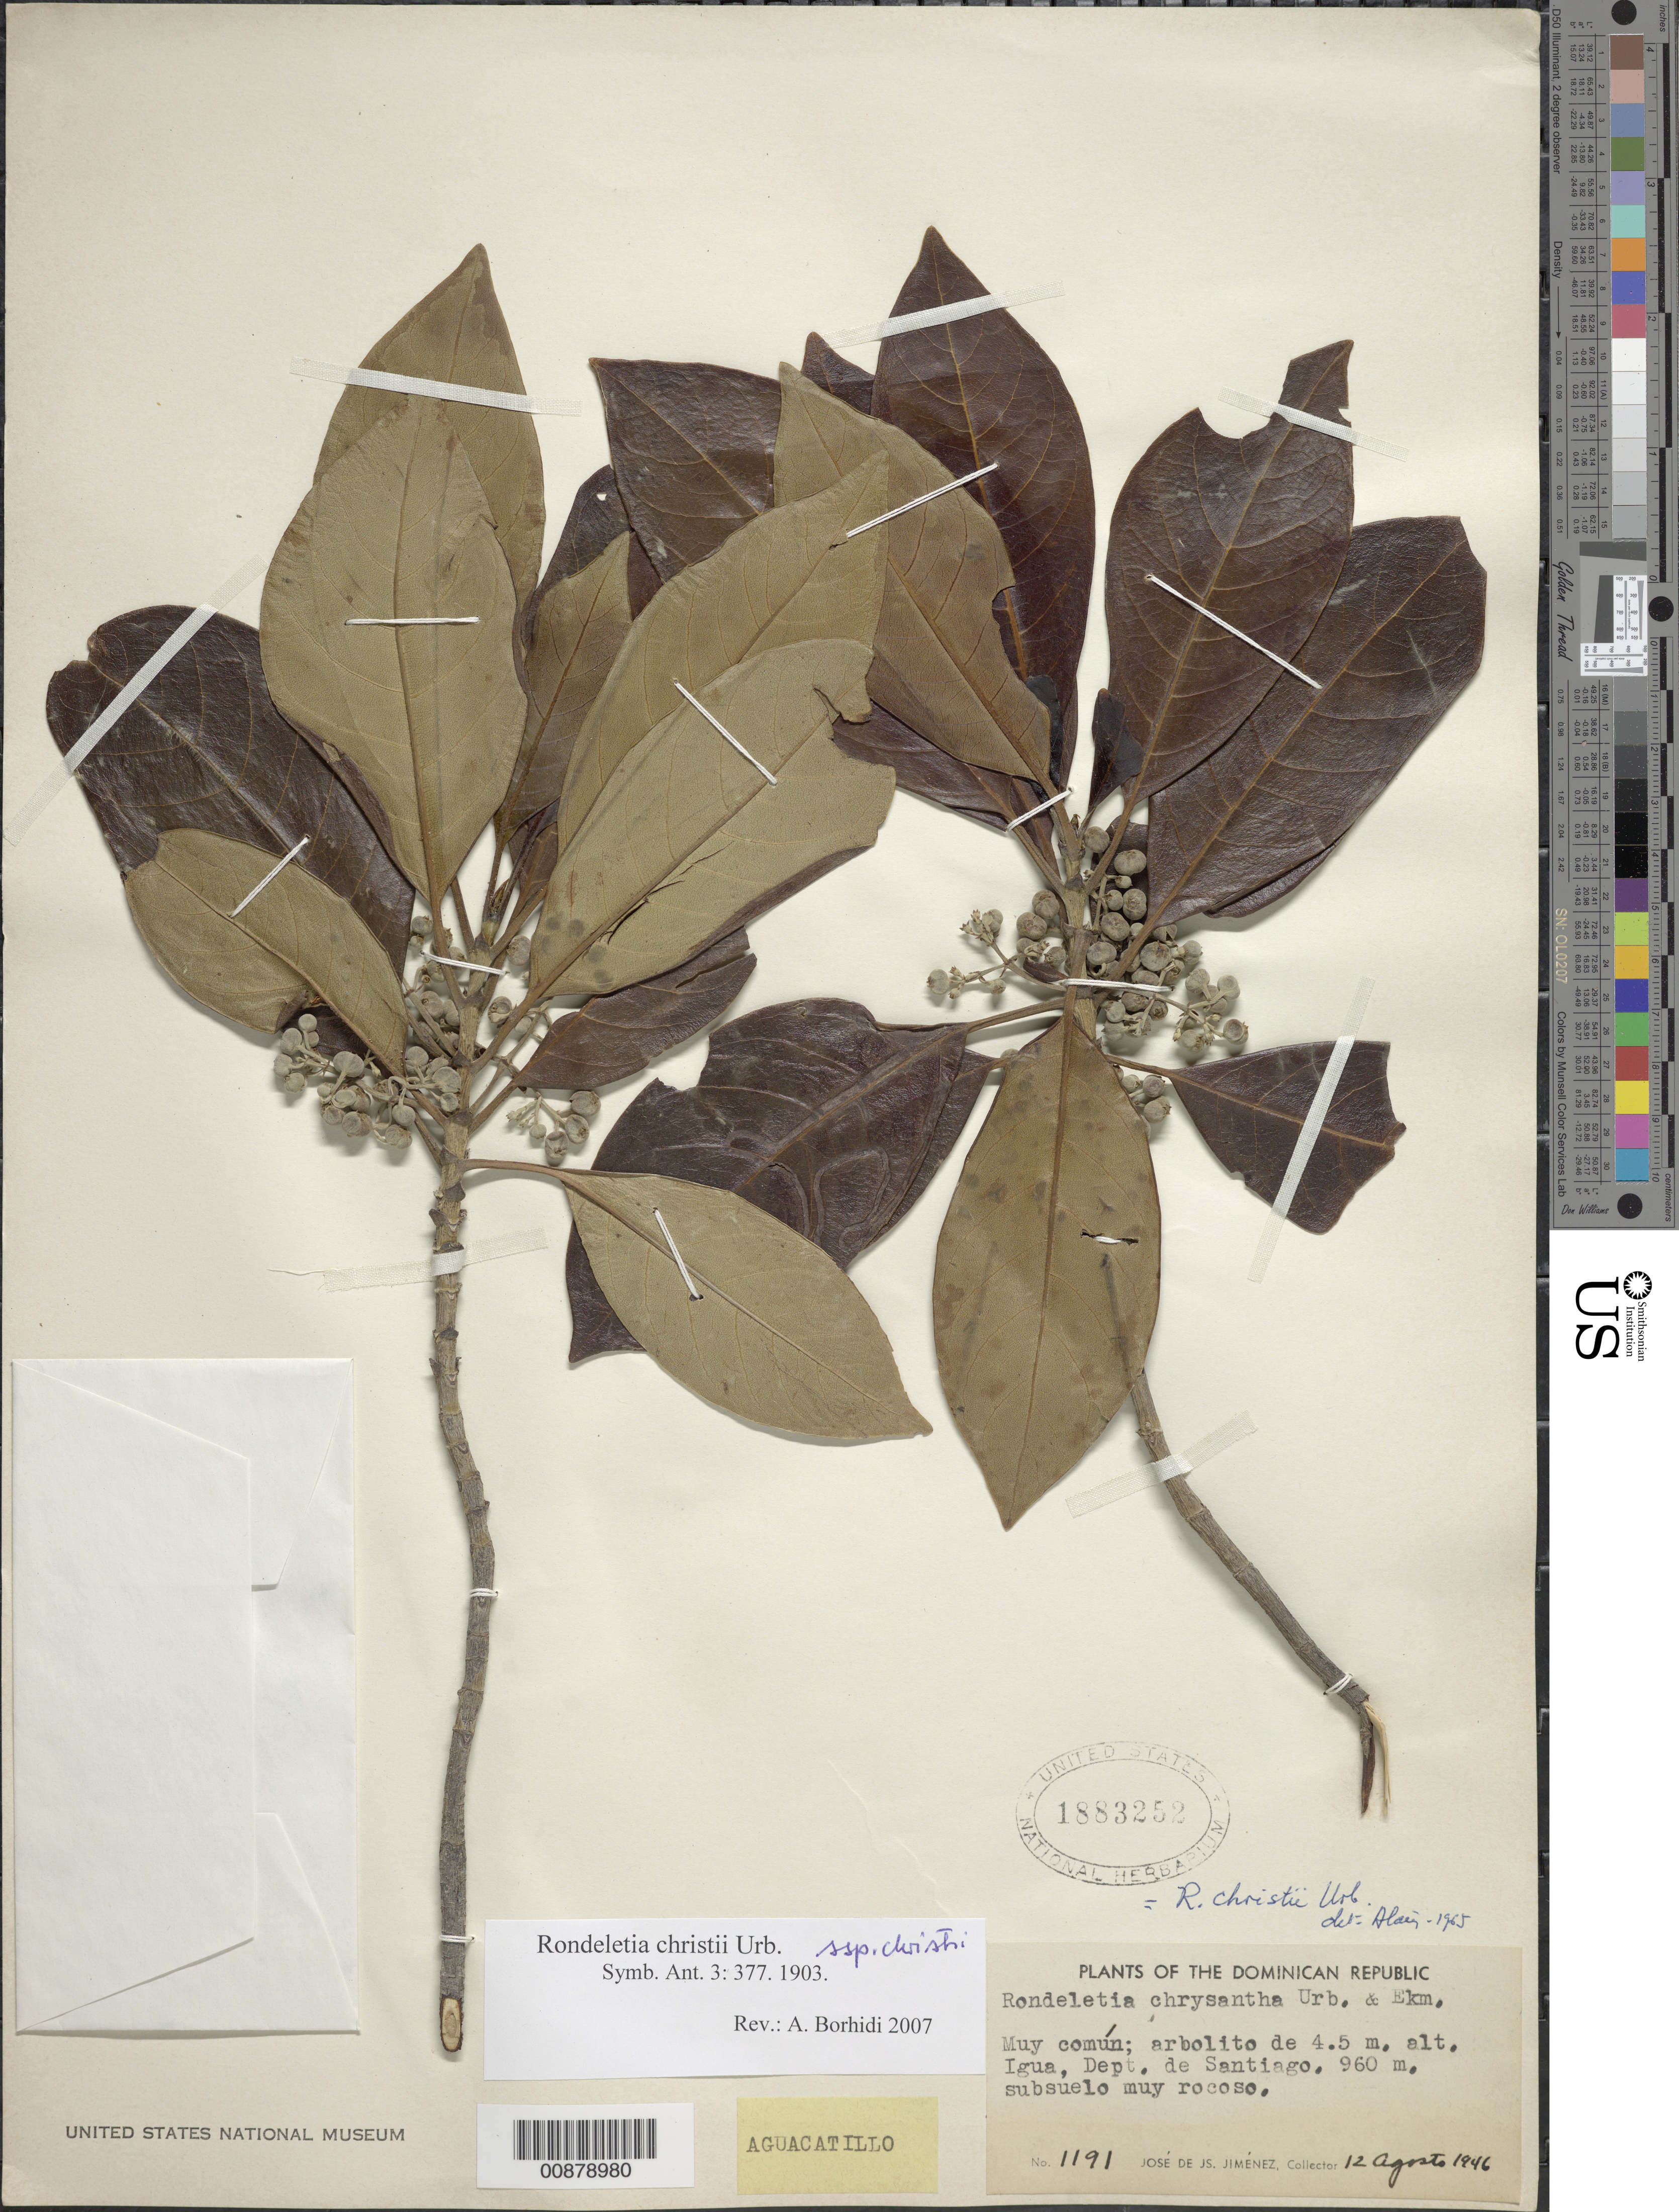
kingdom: Plantae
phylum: Tracheophyta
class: Magnoliopsida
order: Gentianales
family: Rubiaceae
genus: Rondeletia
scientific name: Rondeletia christii subsp. christii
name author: Urb.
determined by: Borhidi, Attila L.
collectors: J. J. Jiménez Almonte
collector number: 1191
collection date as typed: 12 Aug 1946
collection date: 1946-08-12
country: Dominican Republic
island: Hispaniola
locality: Dept. de Santiago, Igua.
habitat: Subsuelo muy rocoso.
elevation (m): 960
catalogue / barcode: US 1883252